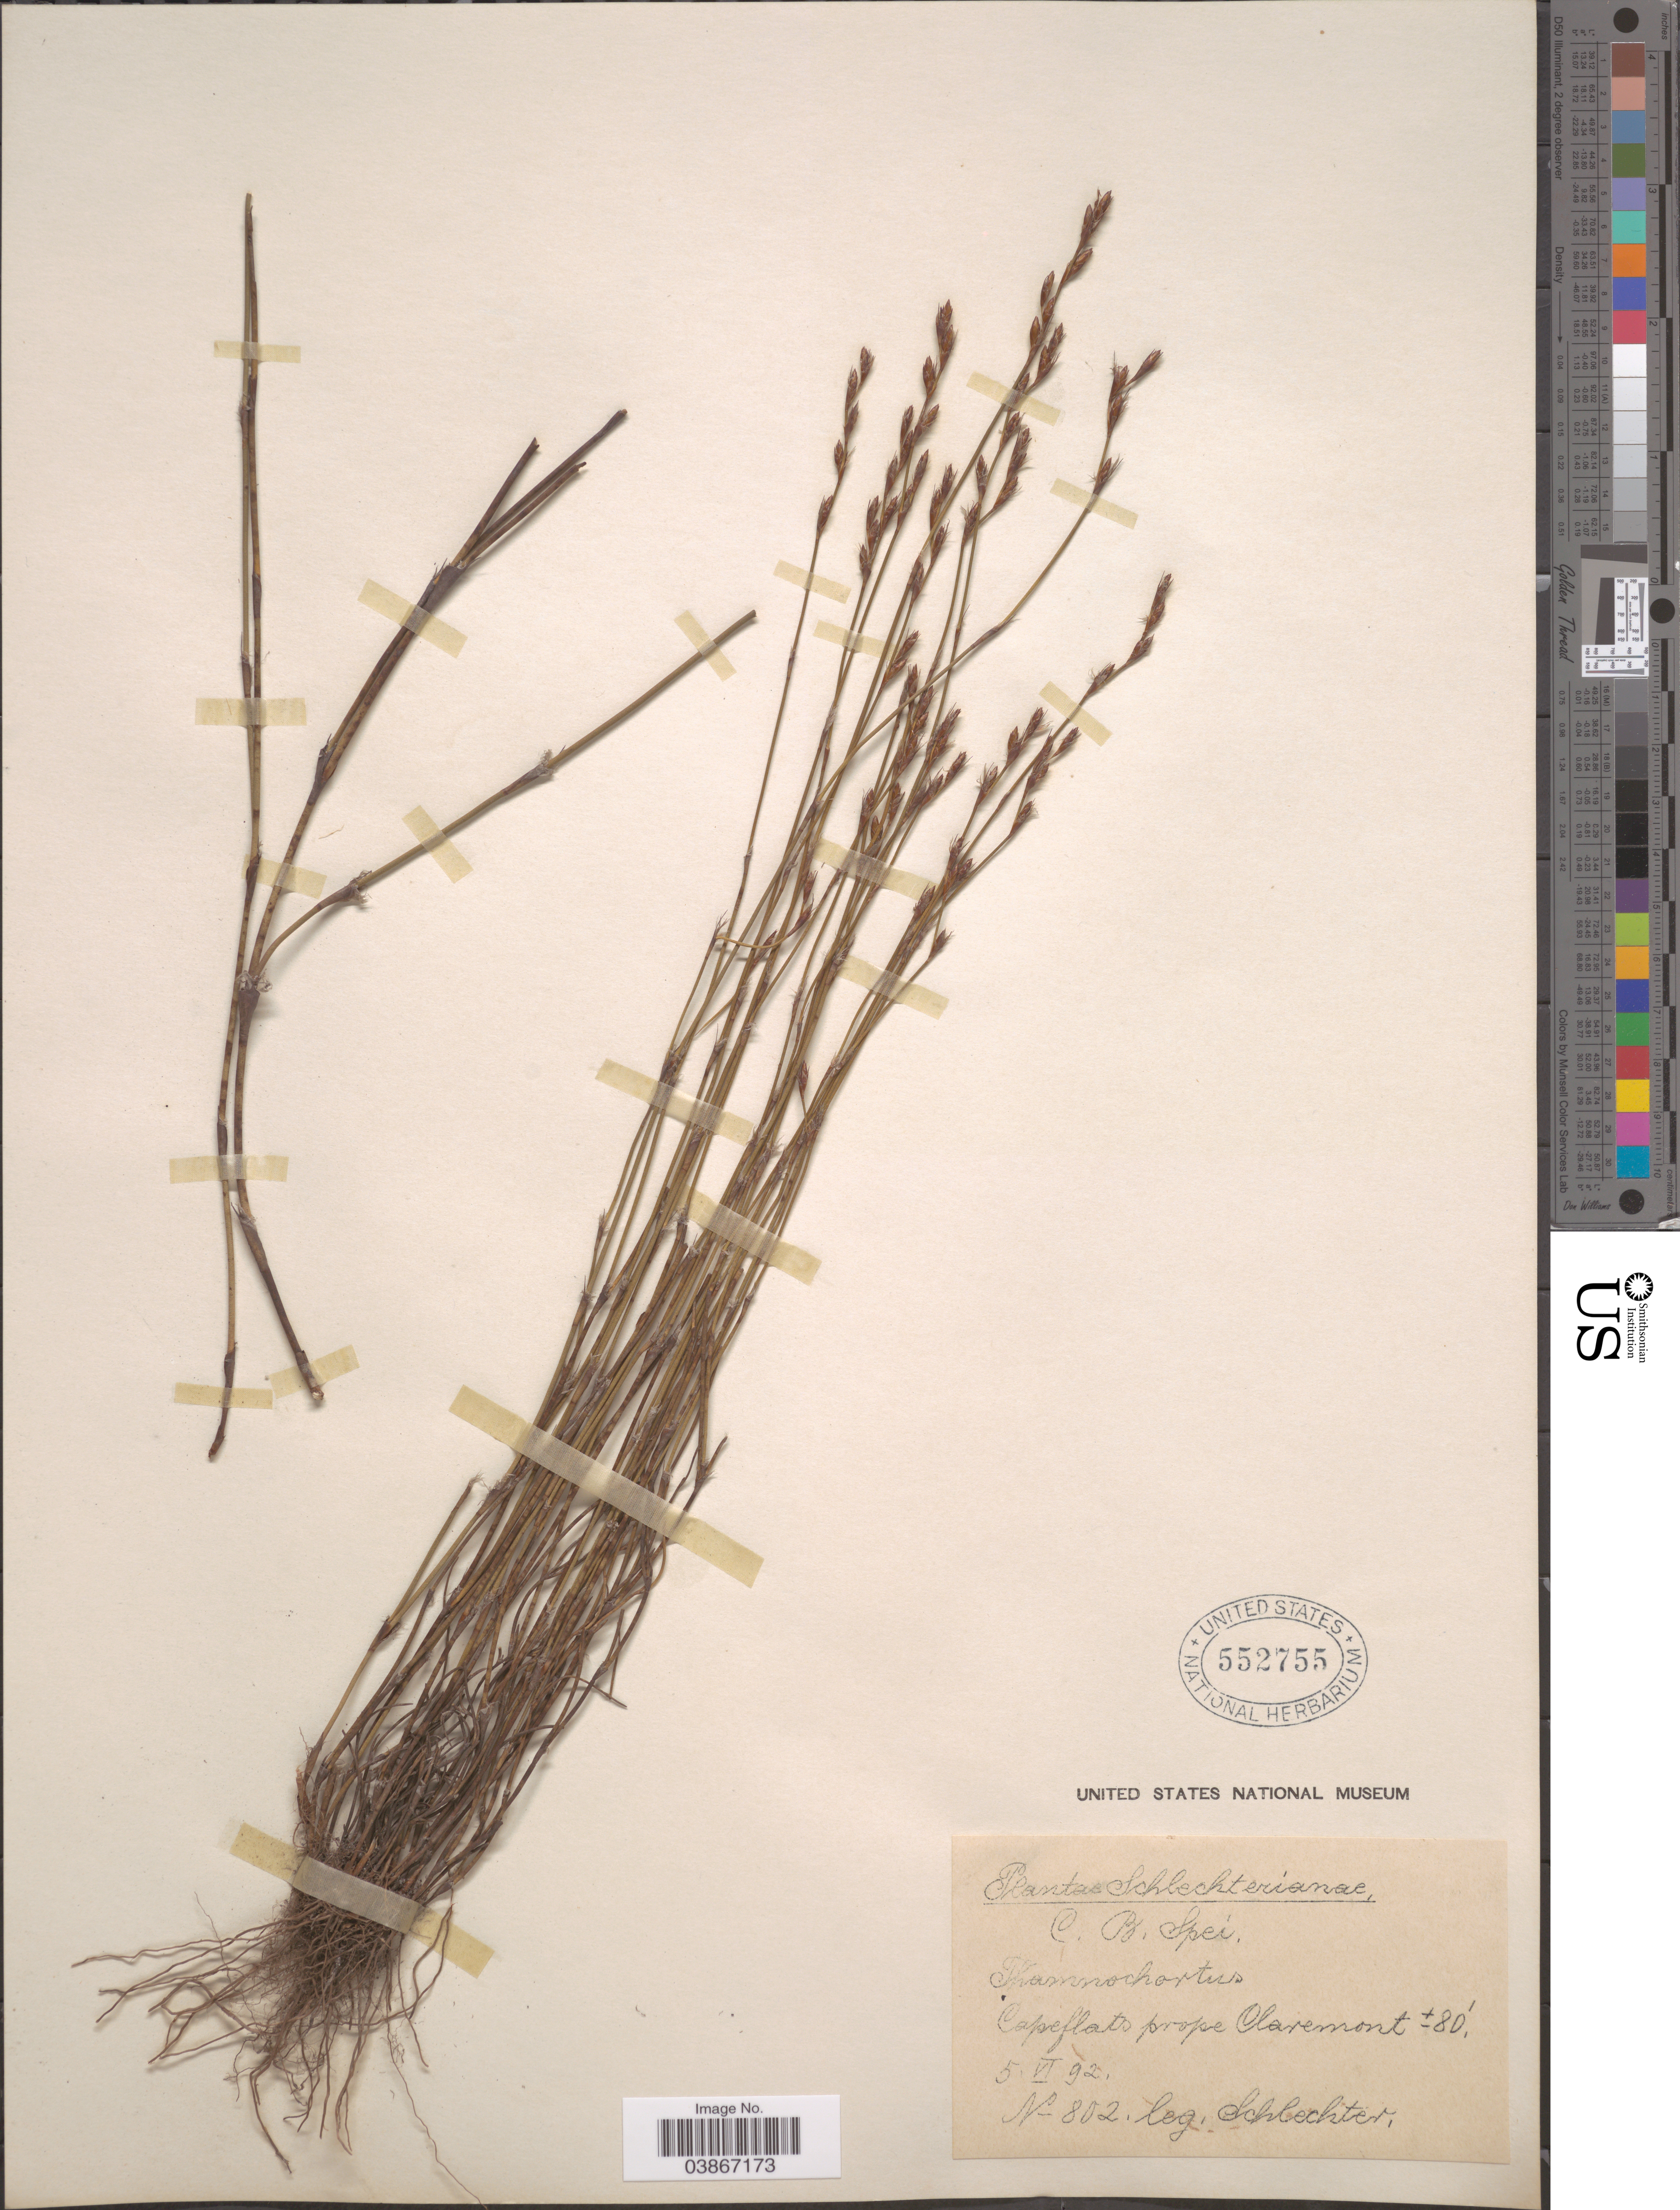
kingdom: Plantae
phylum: Tracheophyta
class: Liliopsida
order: Poales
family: Restionaceae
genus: Thamnochortus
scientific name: Thamnochortus sp.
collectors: Schlechter, --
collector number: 802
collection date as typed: Transcribed d/m/y: 5/6/92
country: South Africa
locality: C.B. Spei. Capeflats prope Claremont.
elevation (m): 24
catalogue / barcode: US 552755